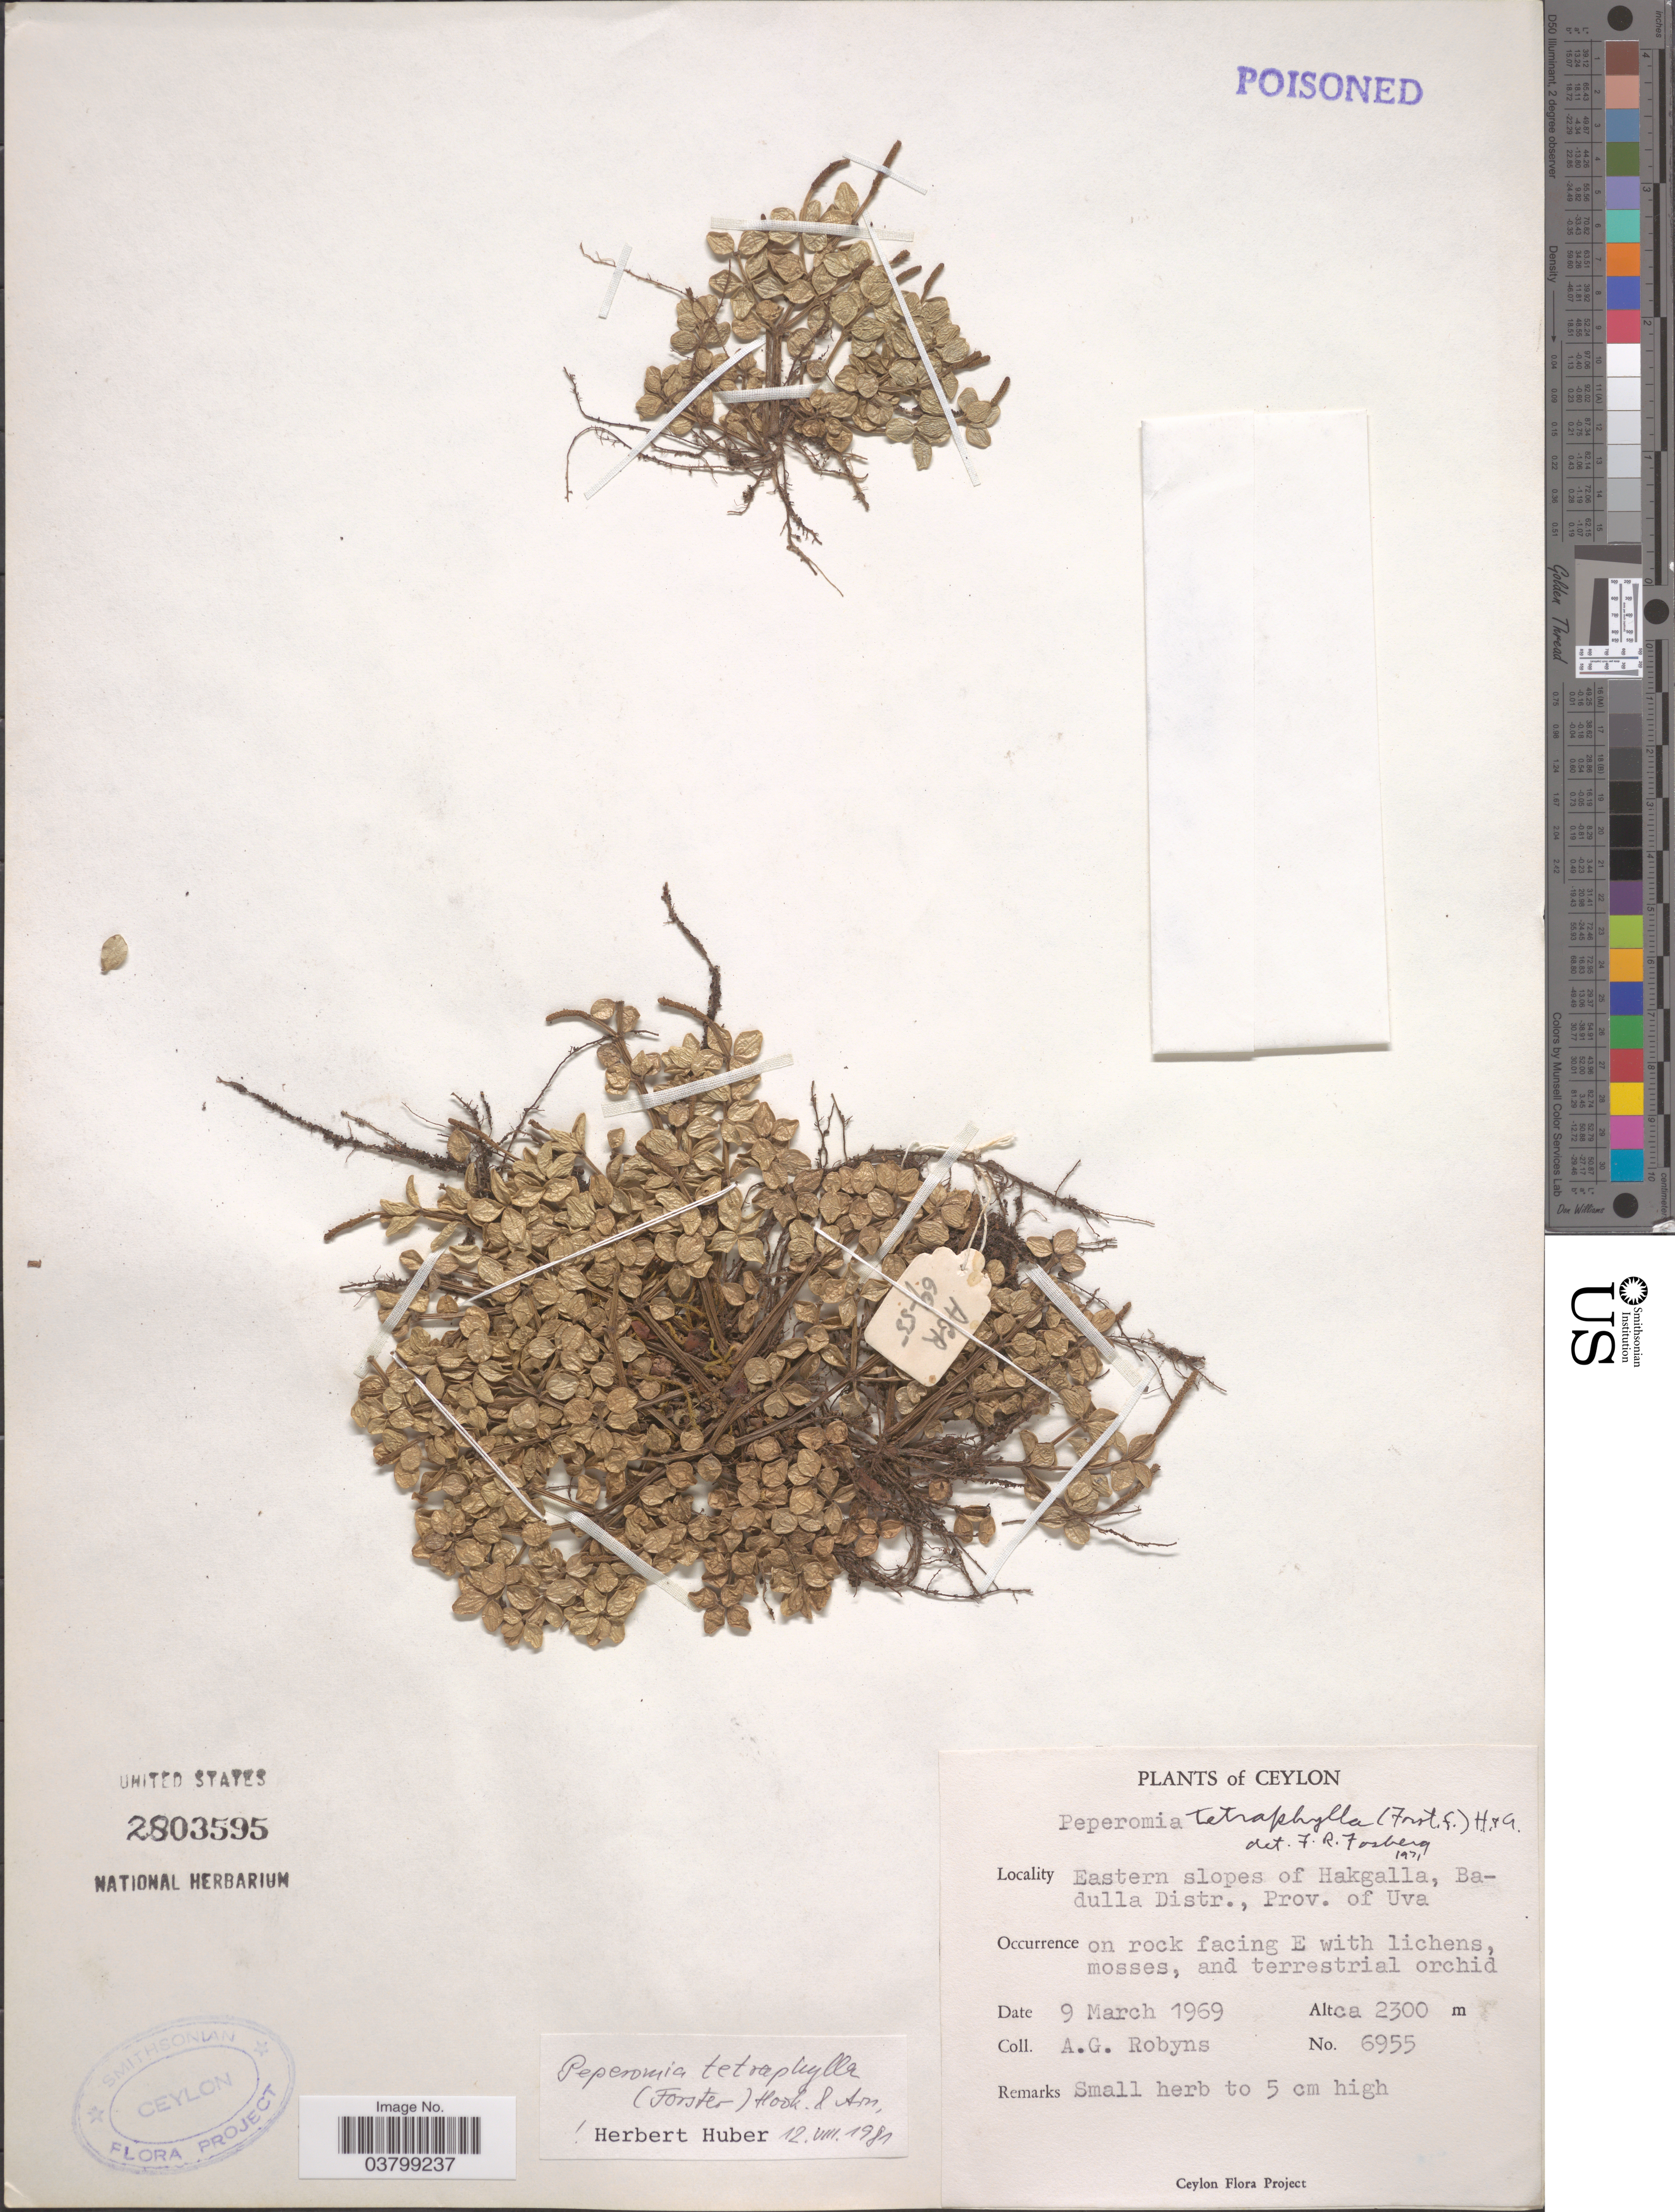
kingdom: Plantae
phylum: Tracheophyta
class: Magnoliopsida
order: Piperales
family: Piperaceae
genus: Peperomia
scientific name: Peperomia tetraphylla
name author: (G. Forst.) Hook. & Arn.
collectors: A. Robyns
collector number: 6955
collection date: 1969-03-09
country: Sri Lanka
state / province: Uva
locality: Ceylon. Eastern slopes of Hakgalla, Badulla Distr.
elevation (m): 2300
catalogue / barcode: US 2803595